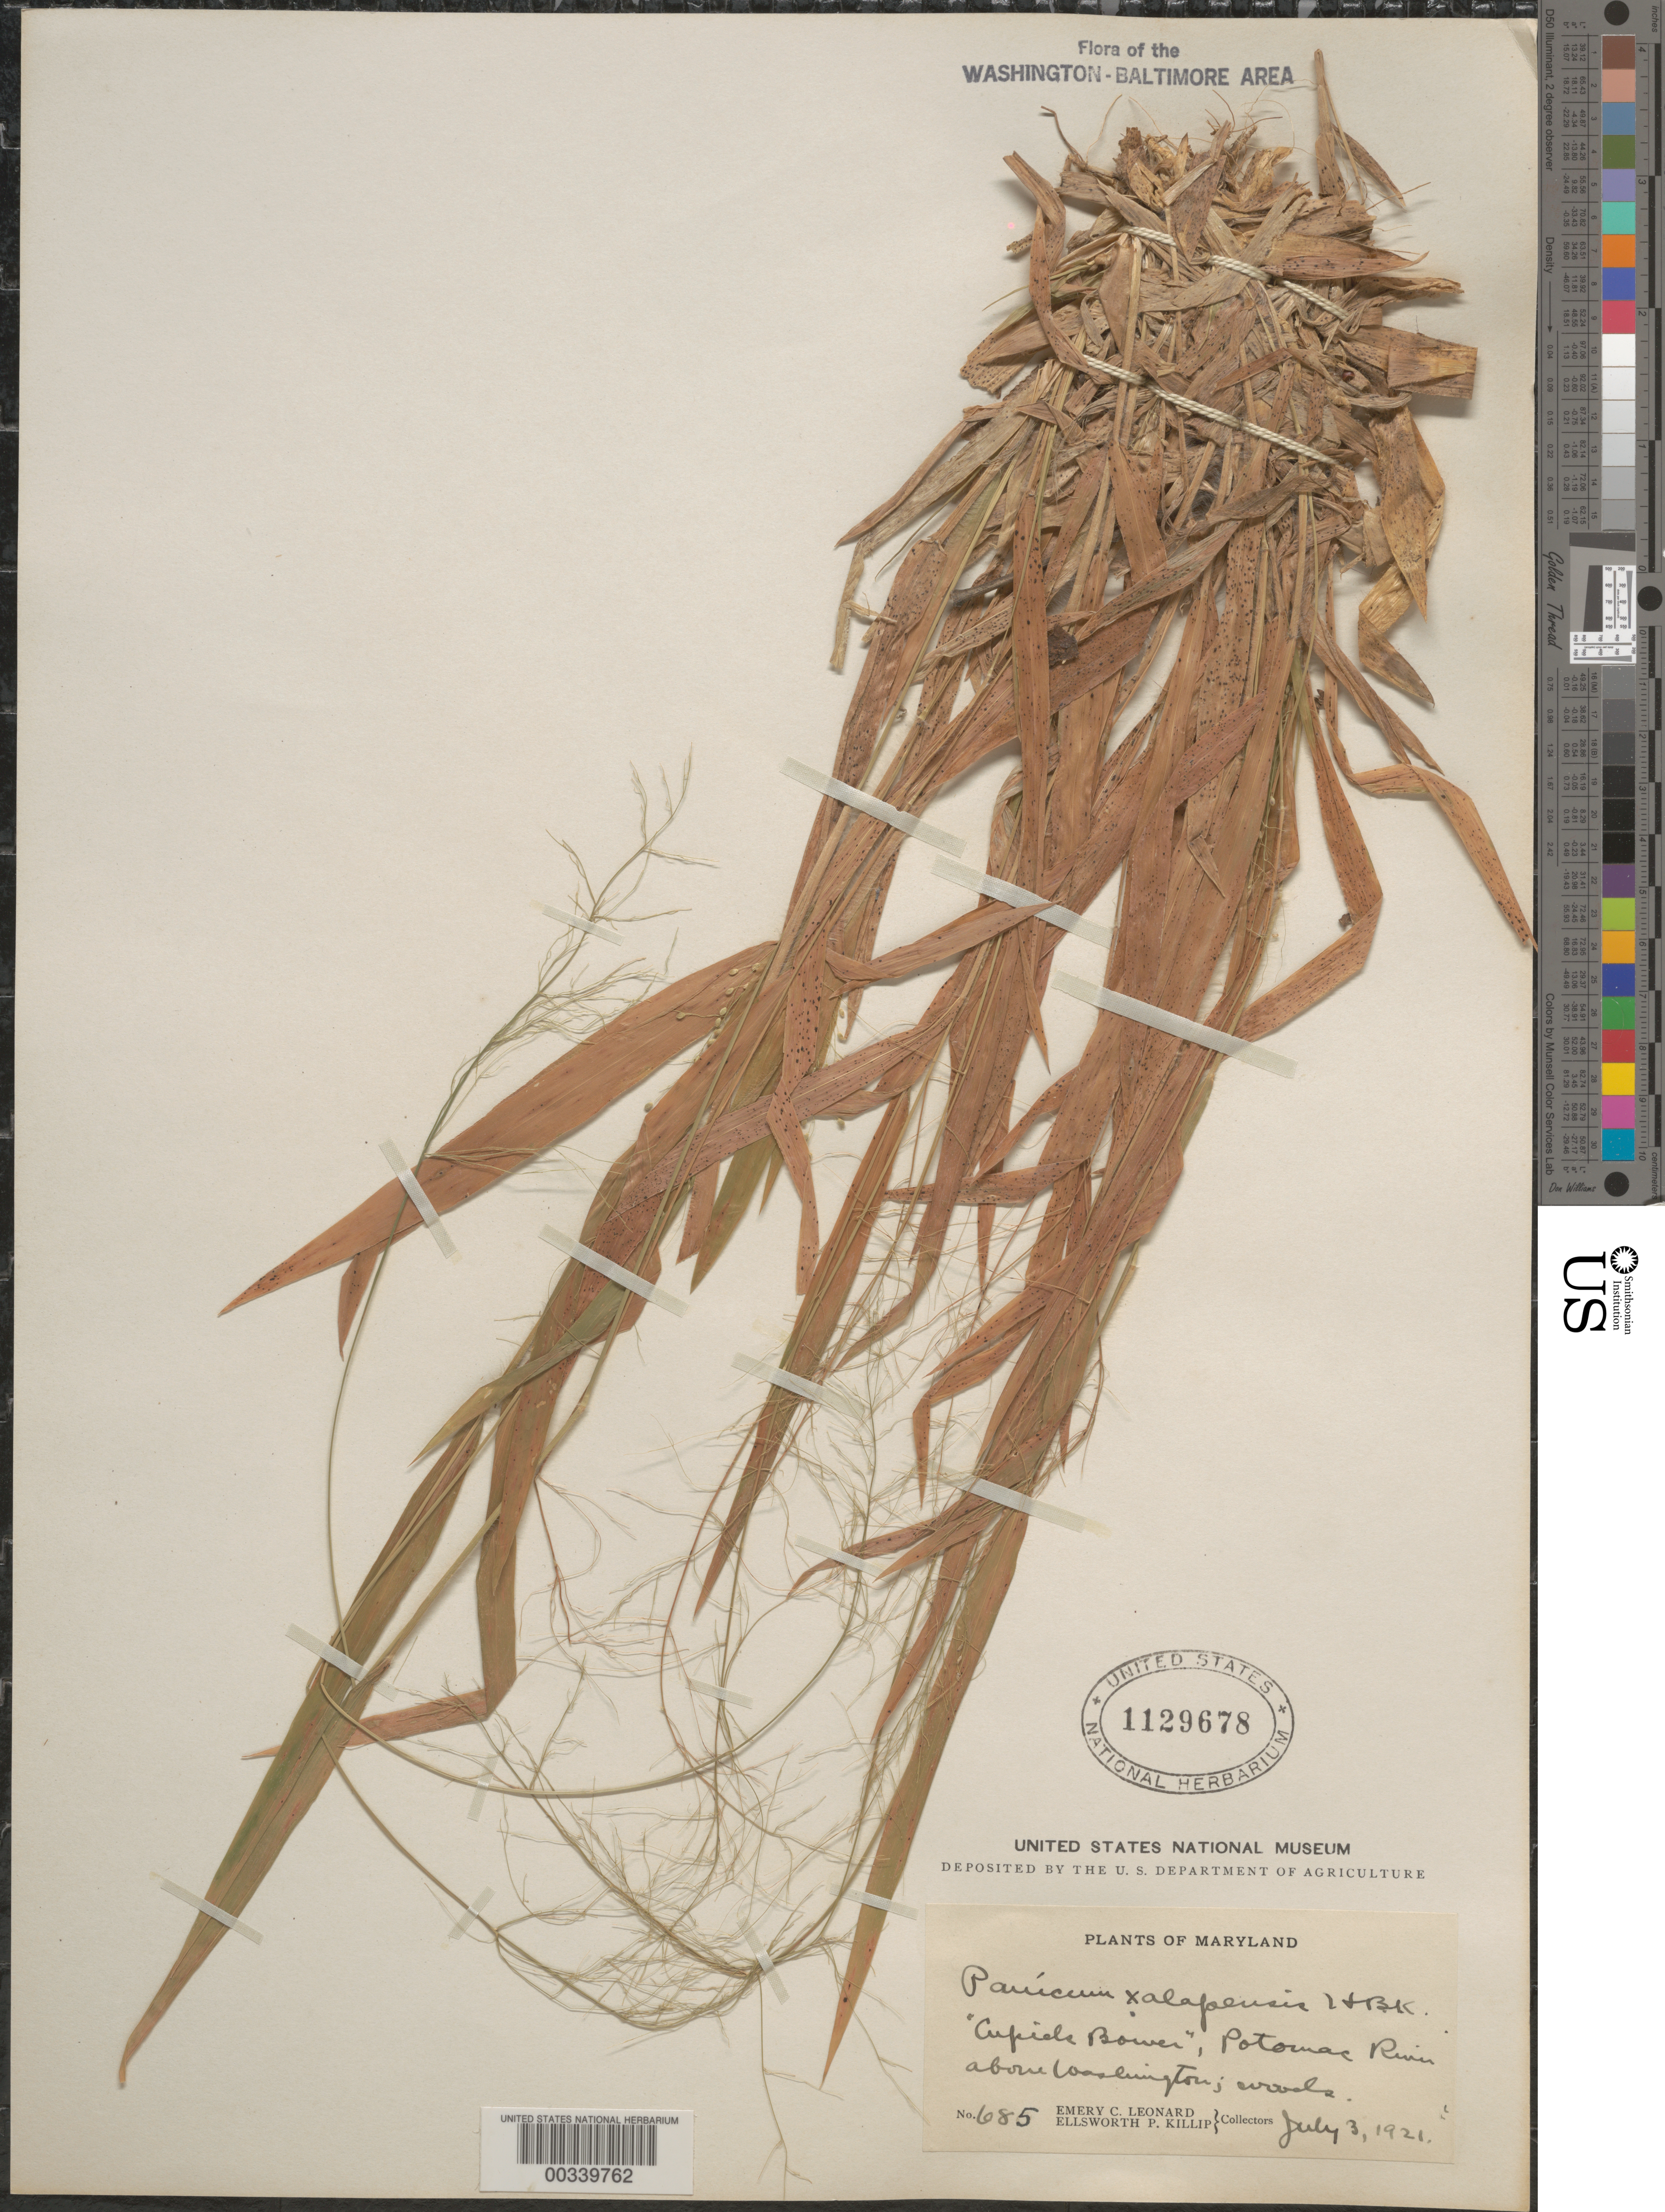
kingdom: Plantae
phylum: Tracheophyta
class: Liliopsida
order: Poales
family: Poaceae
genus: Dichanthelium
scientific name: Dichanthelium laxiflorum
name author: (Lam.) Gould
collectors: E. C. Leonard & E. P. Killip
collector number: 685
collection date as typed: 03 Jul 1921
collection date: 1921-07-03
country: United States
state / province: Maryland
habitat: Woods, riverbank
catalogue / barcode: US 1129678